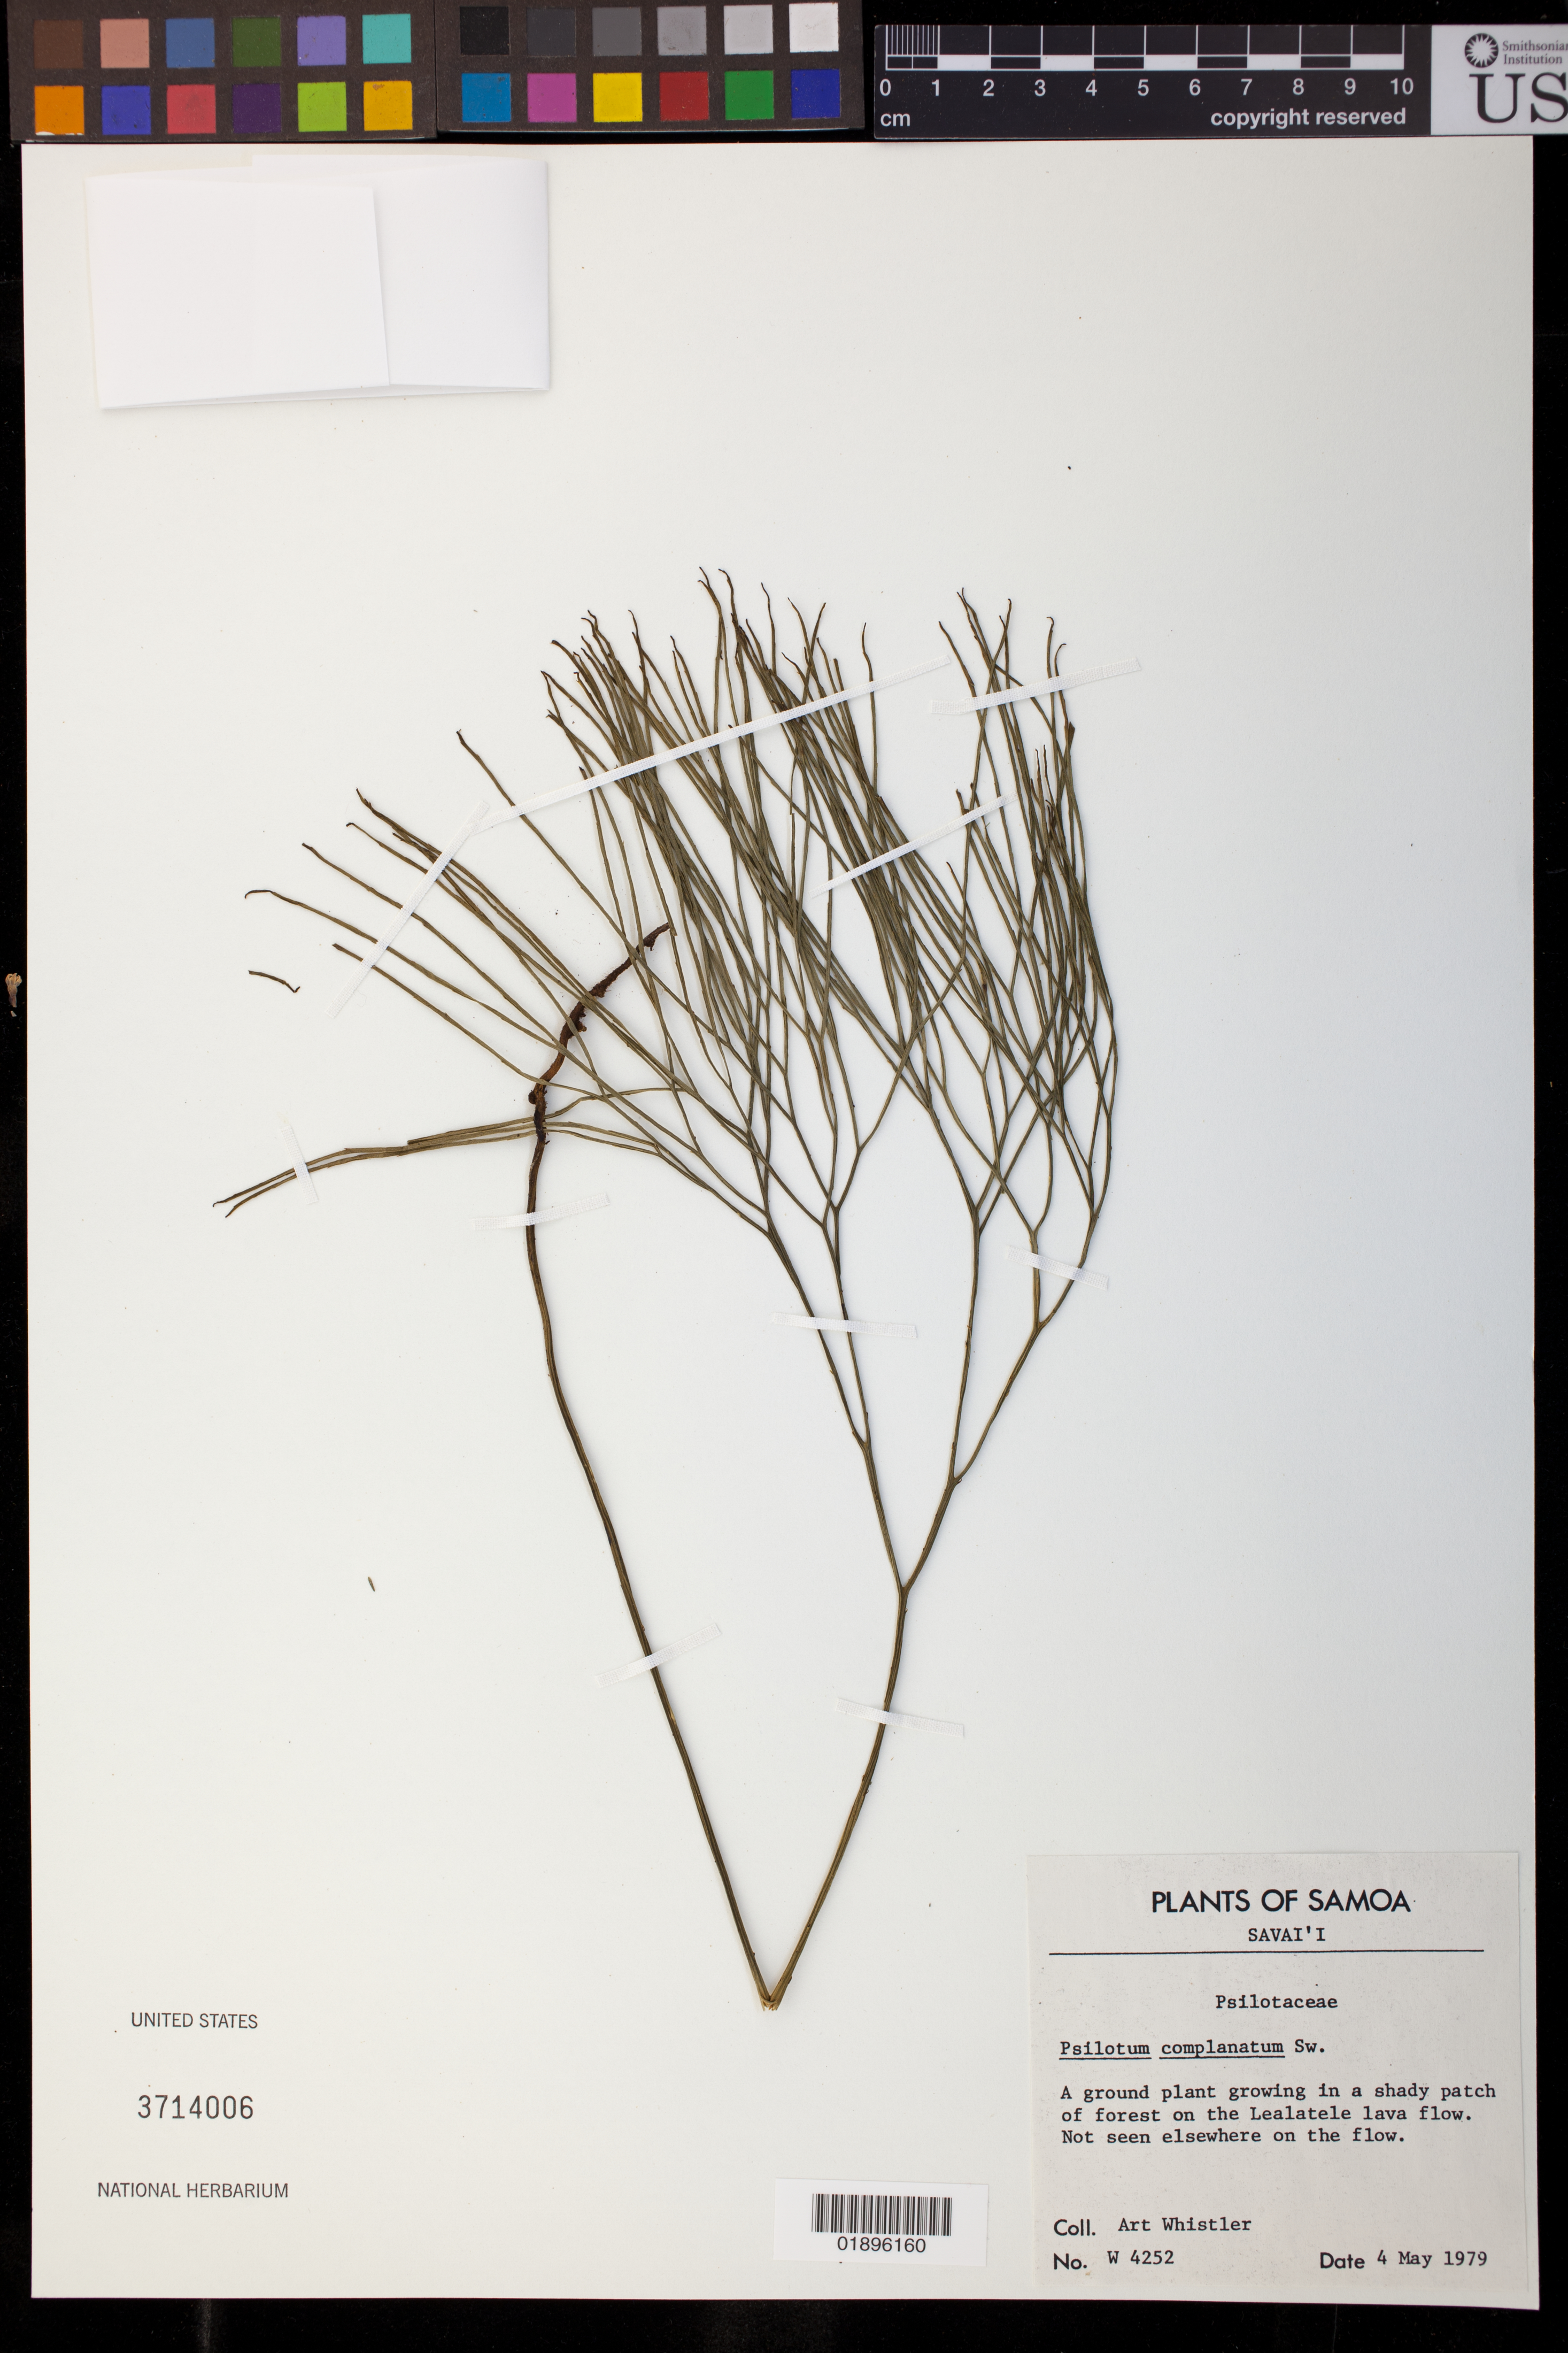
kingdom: Plantae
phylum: Tracheophyta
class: Polypodiopsida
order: Psilotales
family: Psilotaceae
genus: Psilotum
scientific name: Psilotum complanatum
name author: Sw.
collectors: A. Whistler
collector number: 4252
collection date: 1979-05-04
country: Samoa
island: Savai'i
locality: on the Lealatele lava flow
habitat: Shady patch of forest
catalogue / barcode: US 3714006